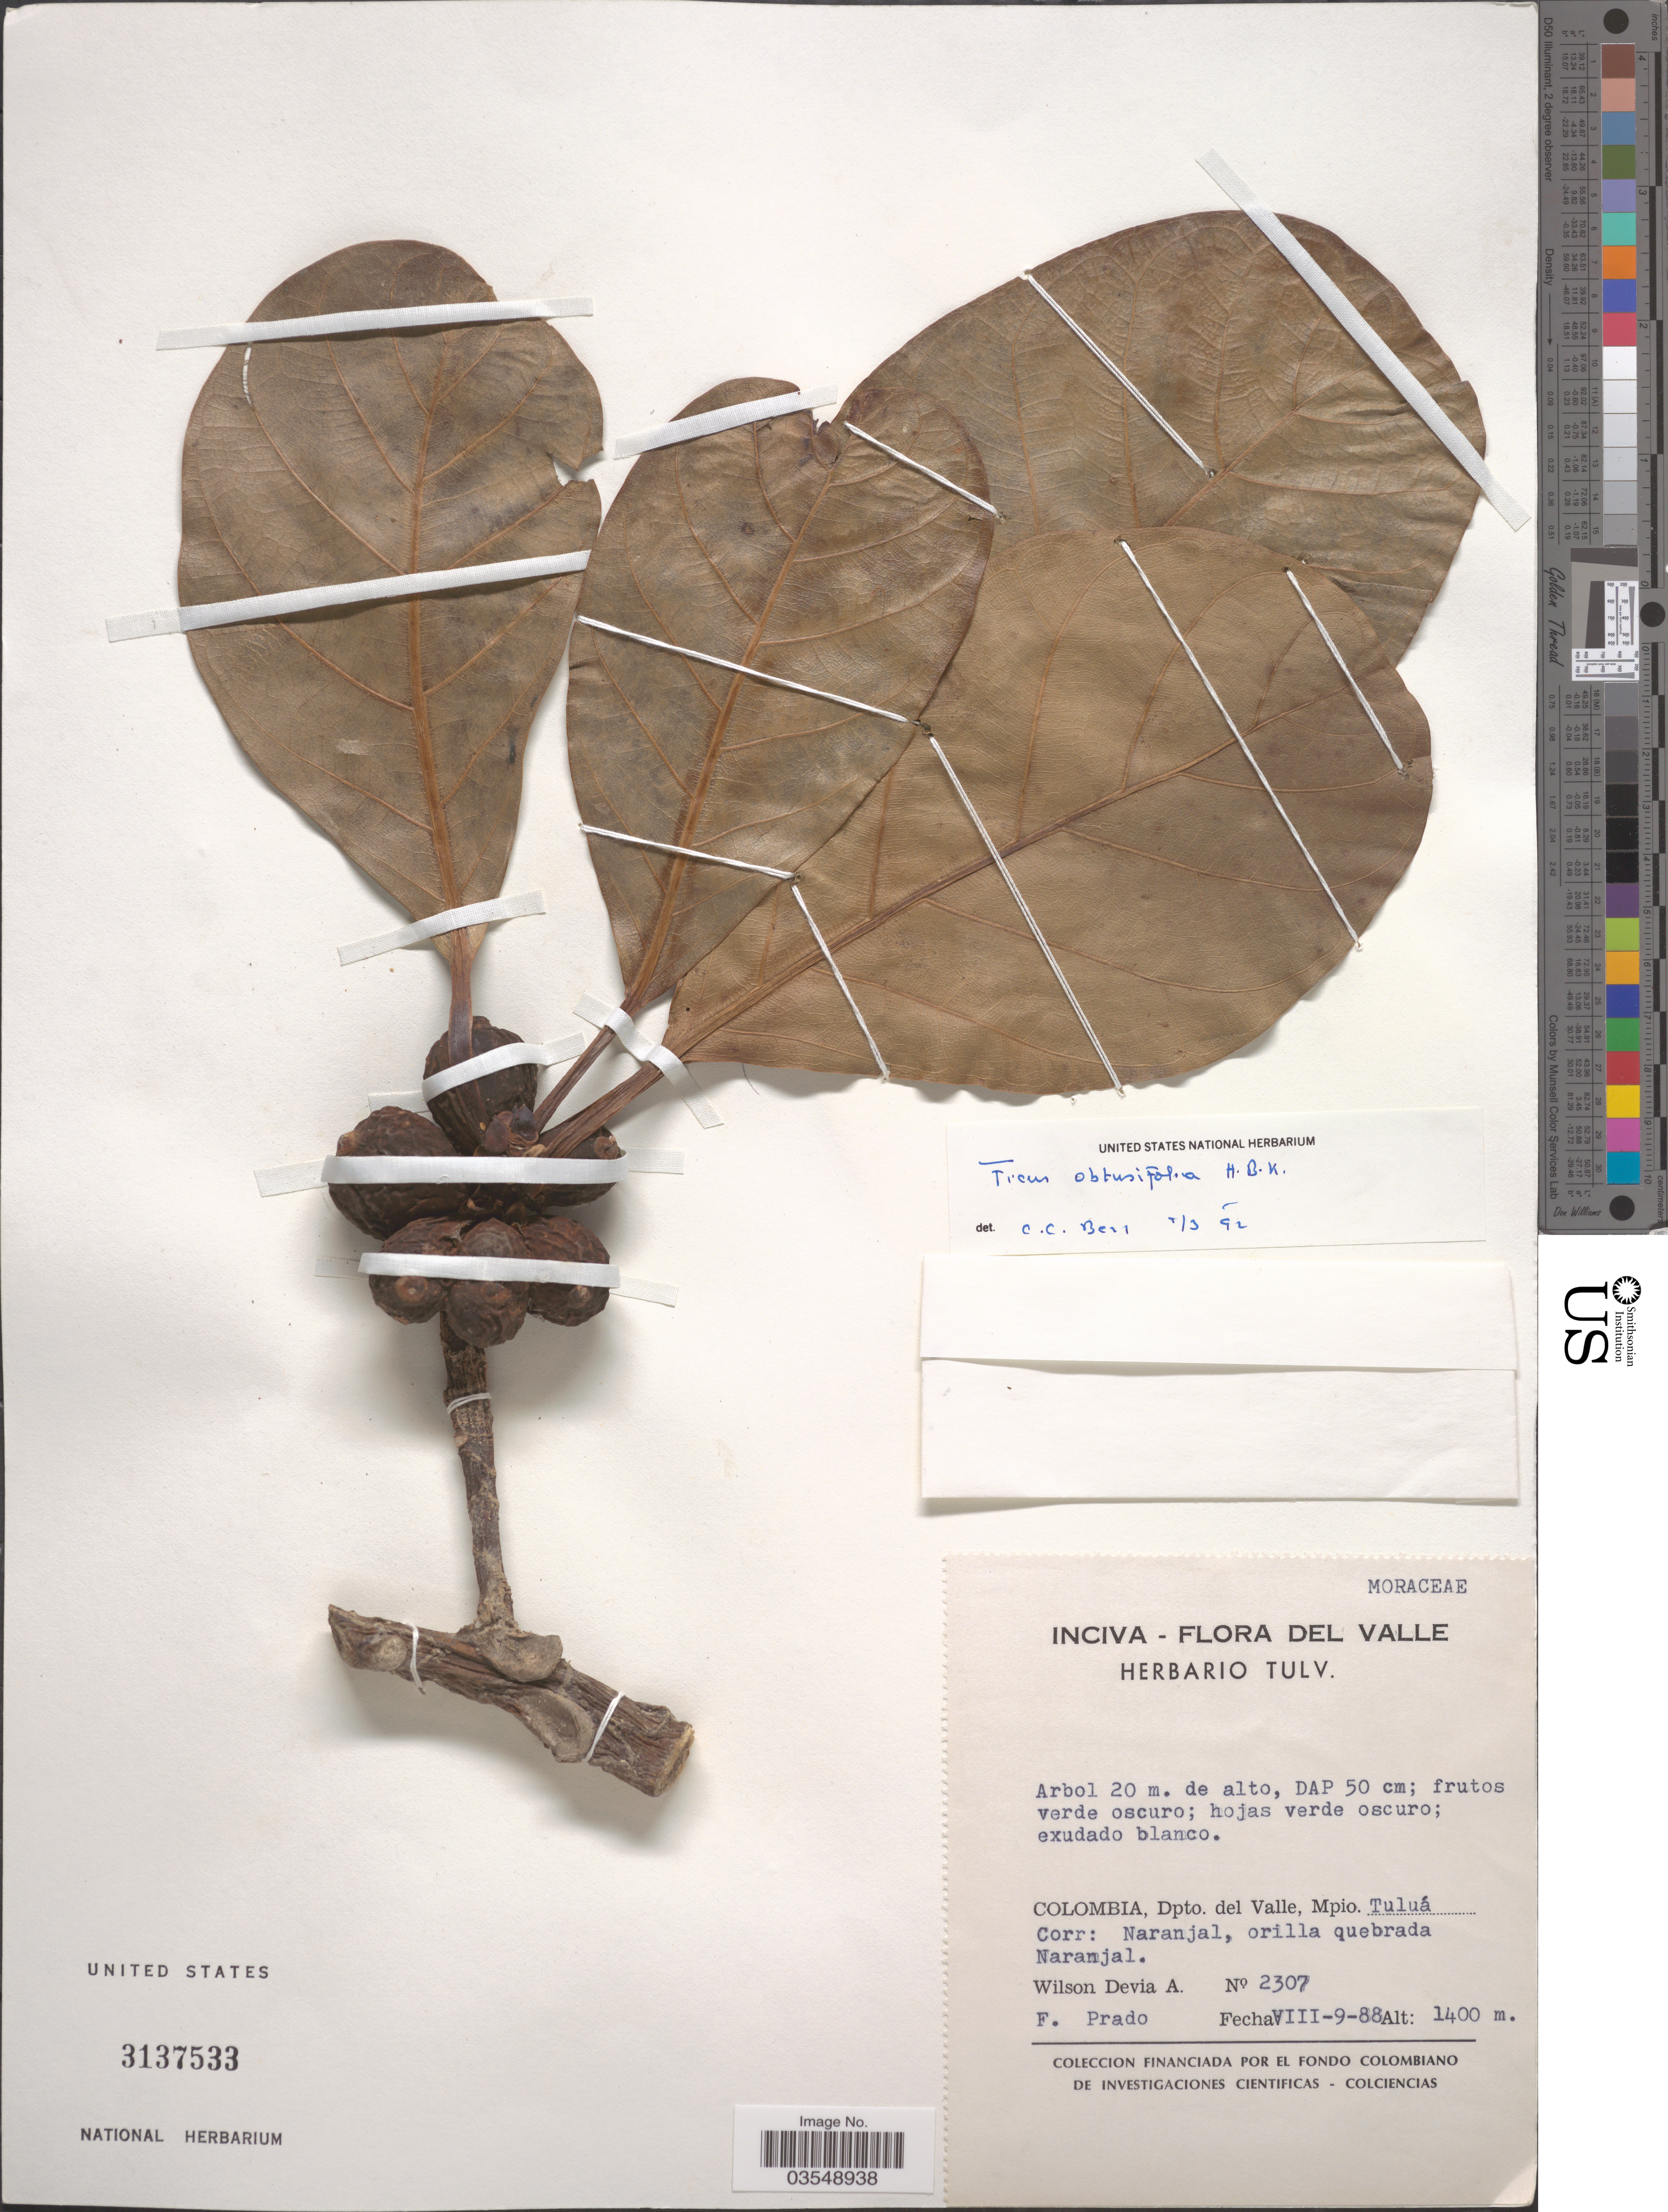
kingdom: Plantae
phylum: Tracheophyta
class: Magnoliopsida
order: Rosales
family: Moraceae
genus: Ficus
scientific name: Ficus obtusifolia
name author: Kunth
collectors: W. Devia A. & F. Prado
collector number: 2307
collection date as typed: Transcribed d/m/y: 9/8/88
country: Colombia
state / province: Valle del Cauca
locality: Del Valle. Dpto. del Valle, Mpio. Tuluá. Corr: Naranjal, orilla quebrada Naranjal.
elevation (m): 1400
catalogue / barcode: US 3137533